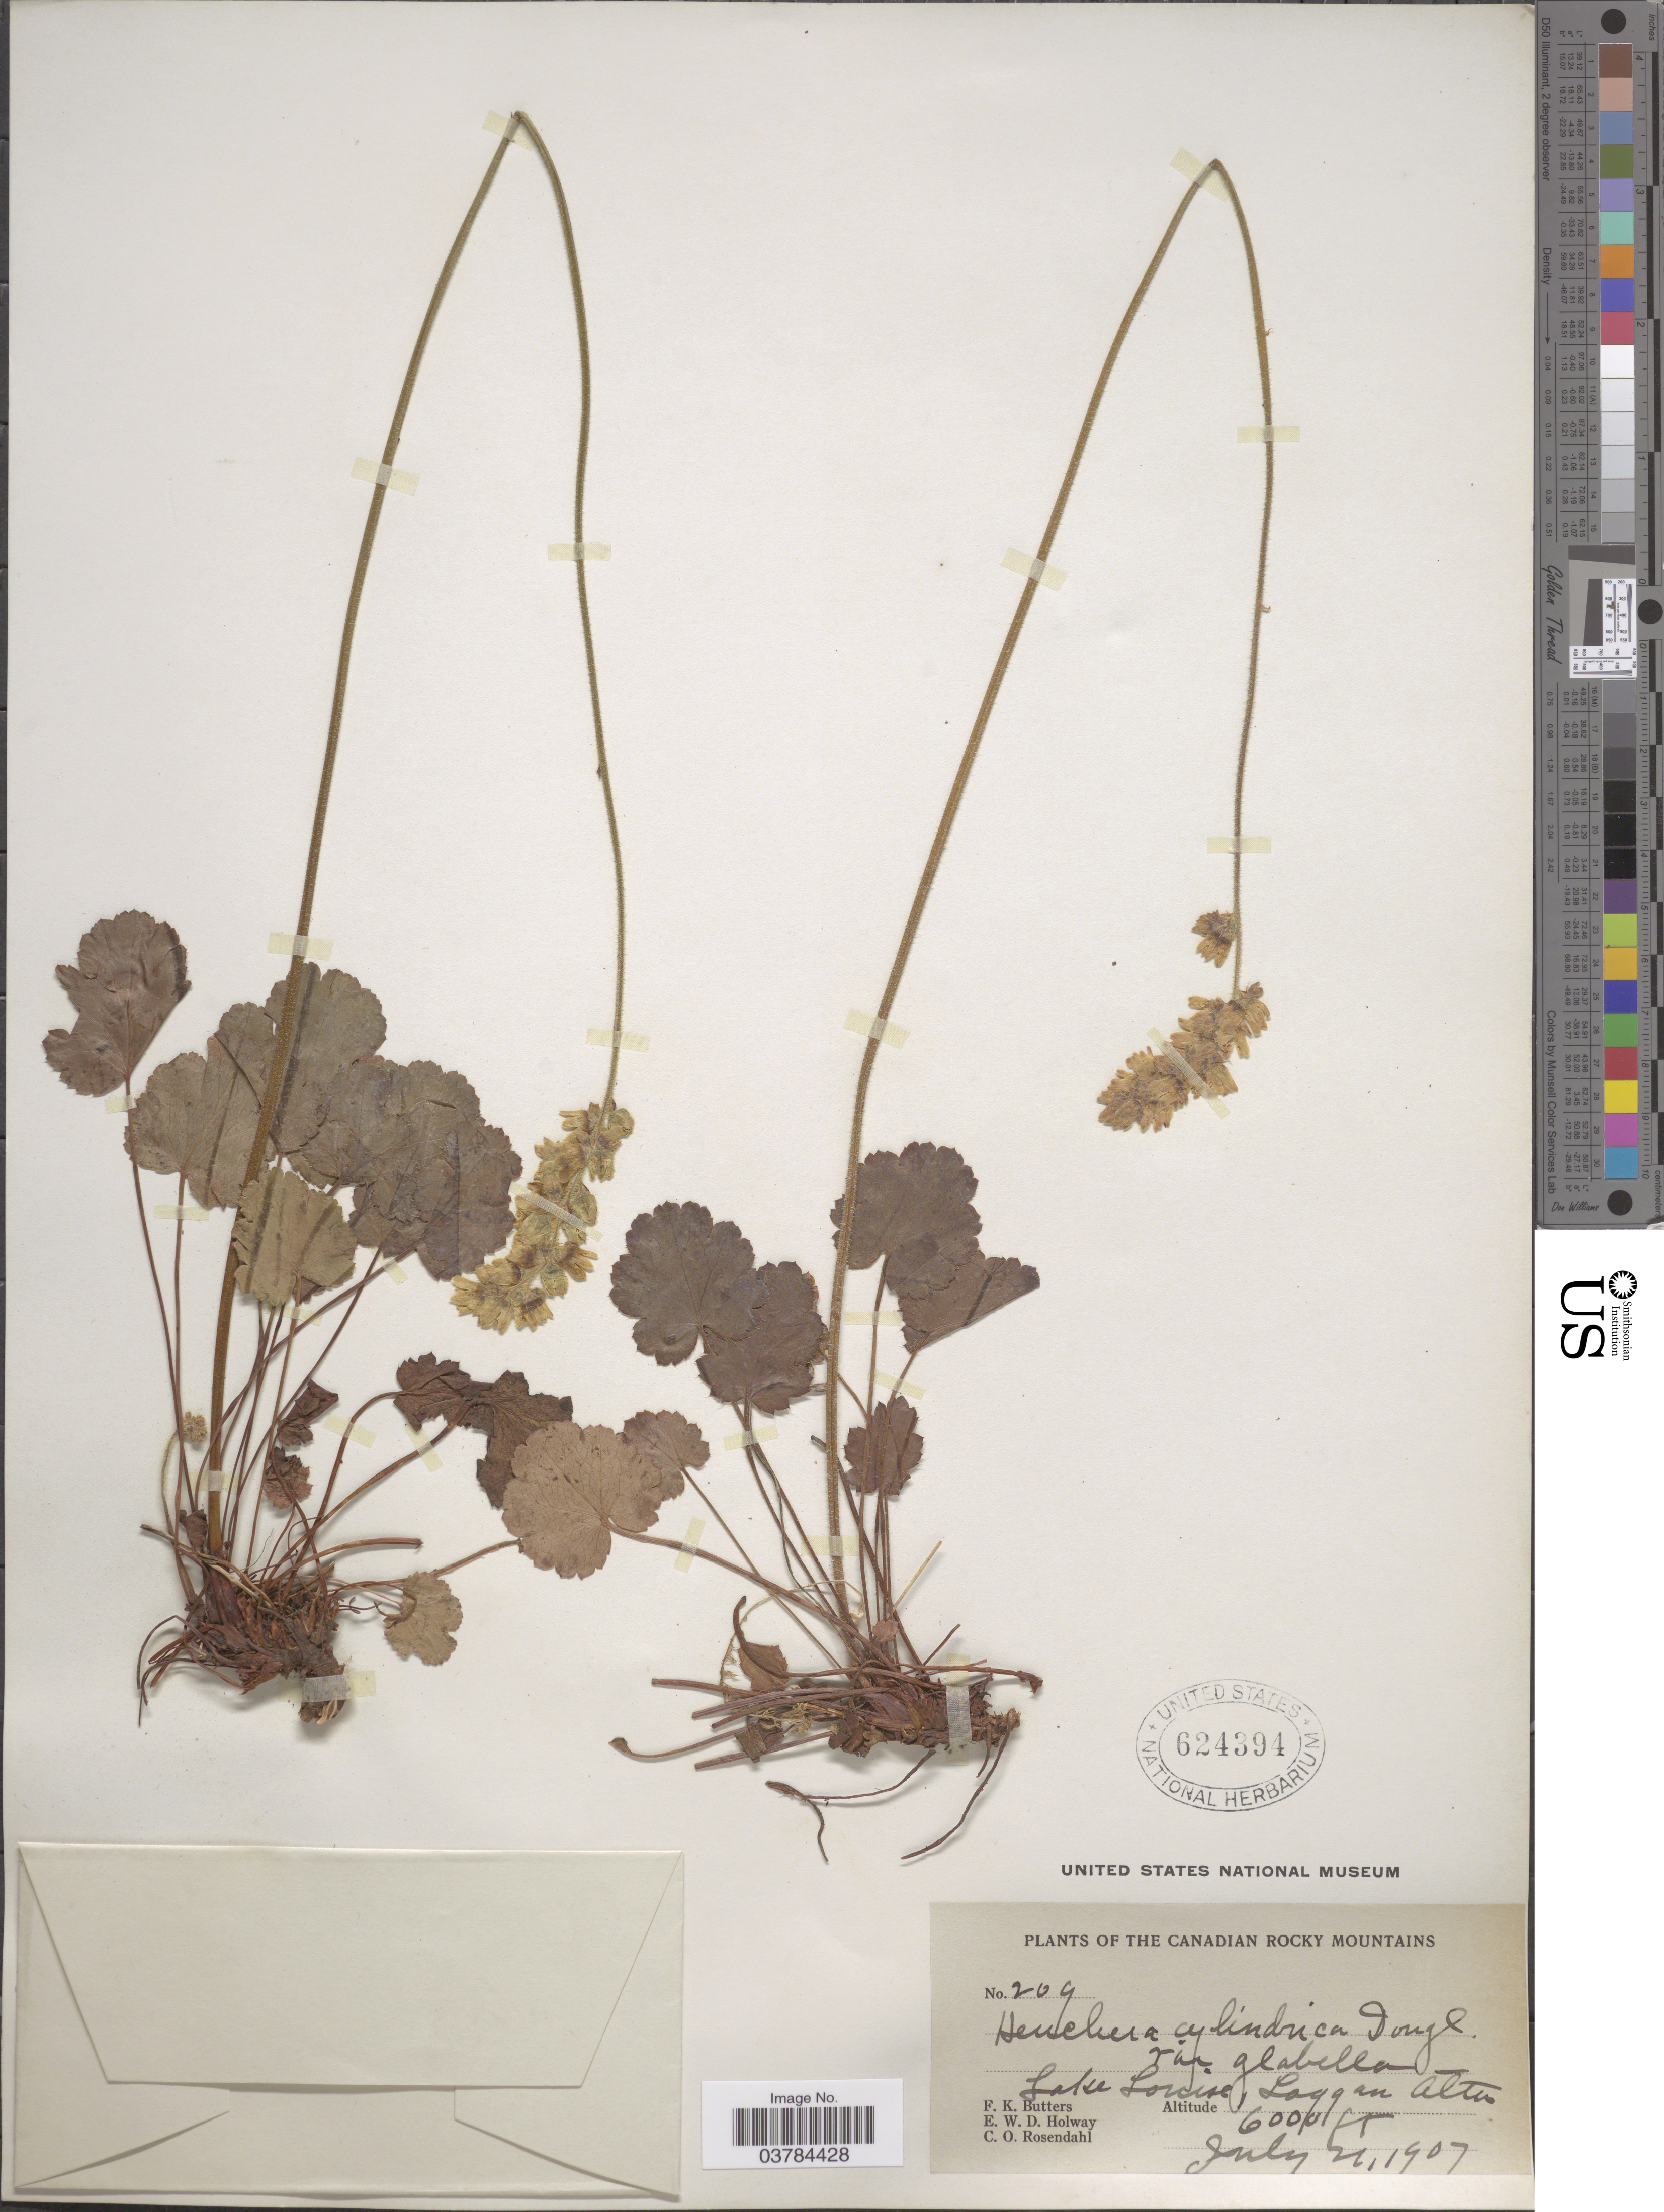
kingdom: Plantae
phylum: Tracheophyta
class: Magnoliopsida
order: Saxifragales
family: Saxifragaceae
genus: Heuchera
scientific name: Heuchera glabella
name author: Torr. & A. Gray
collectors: F. K. Butters, E. W. D. Holway & C. O. Rosendahl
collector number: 209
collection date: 1907-07-26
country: Canada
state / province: Alberta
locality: The Canadian Rocky Mountains. Lake Louise, Loggan.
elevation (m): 1829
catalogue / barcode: US 624394